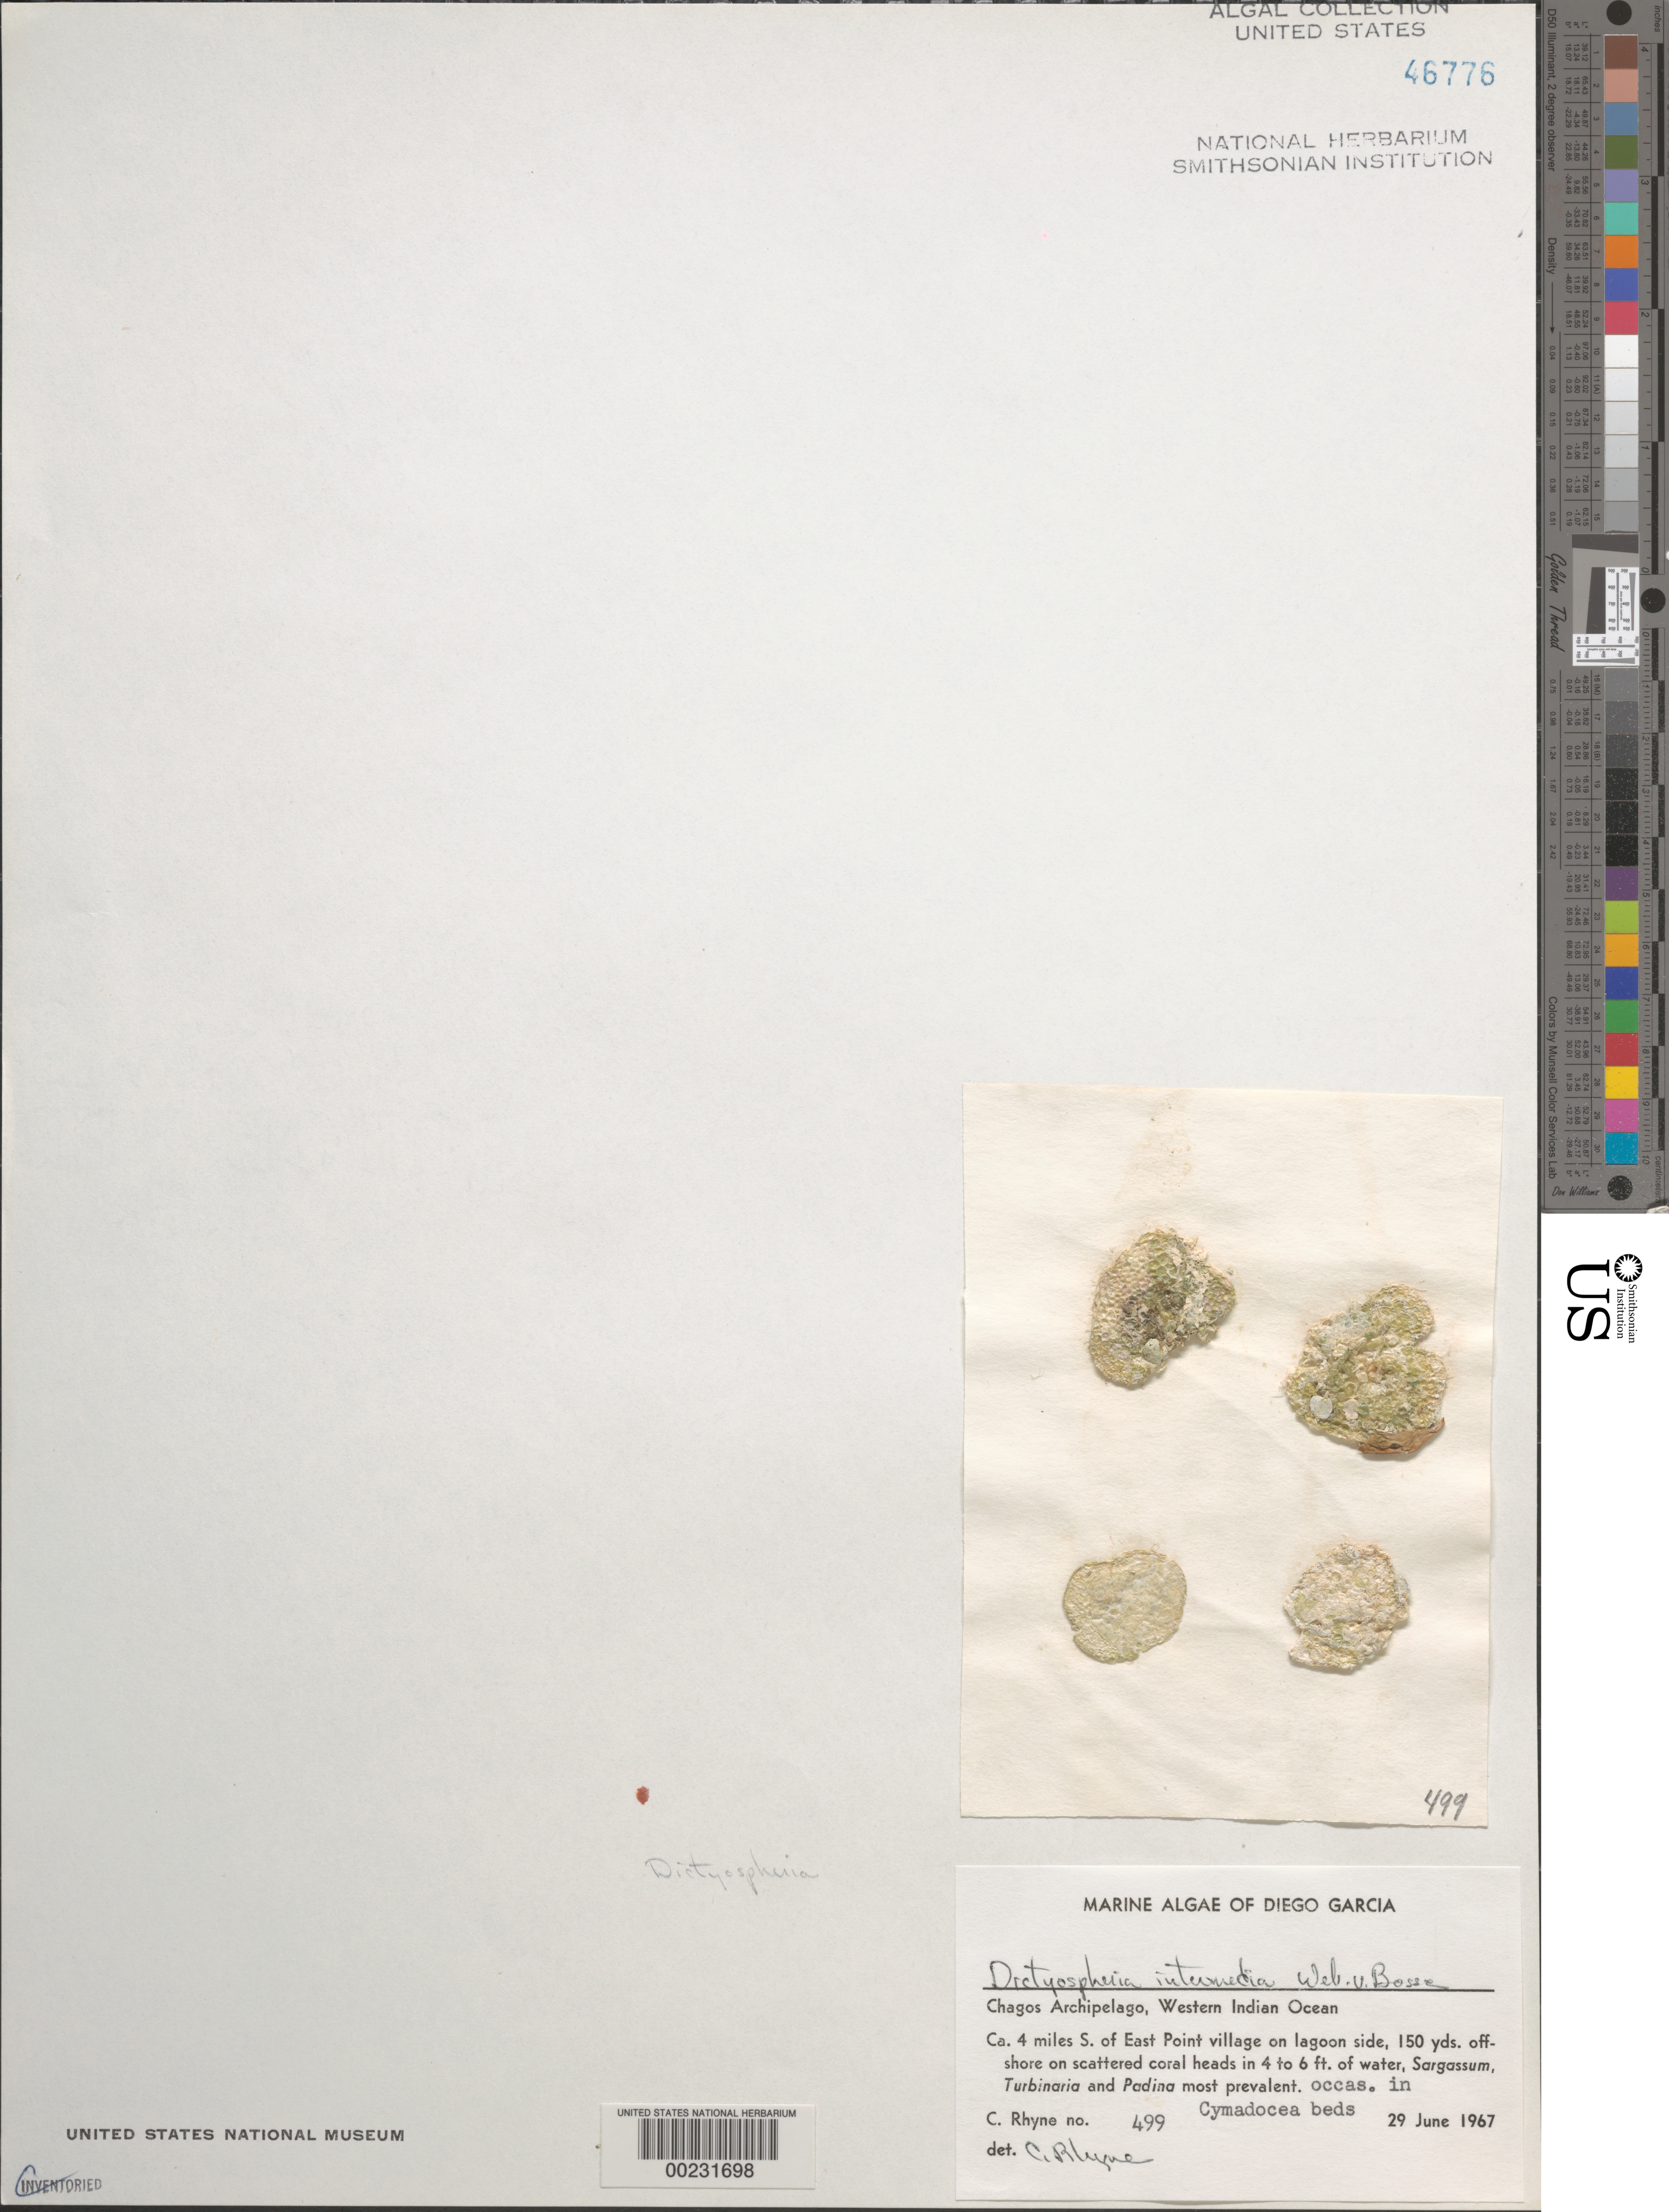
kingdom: Plantae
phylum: Chlorophyta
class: Ulvophyceae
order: Siphonocladales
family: Siphonocladaceae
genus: Dictyosphaeria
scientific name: Dictyosphaeria intermedia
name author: Weber Bosse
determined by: Rhyne, C. F.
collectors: C. Rhyne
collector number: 499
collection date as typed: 29 Jun 1967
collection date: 1967-06-29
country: British Indian Ocean Territory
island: Diego Garcia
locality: Ca. 4 miles south of East Point Village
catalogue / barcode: US 46776